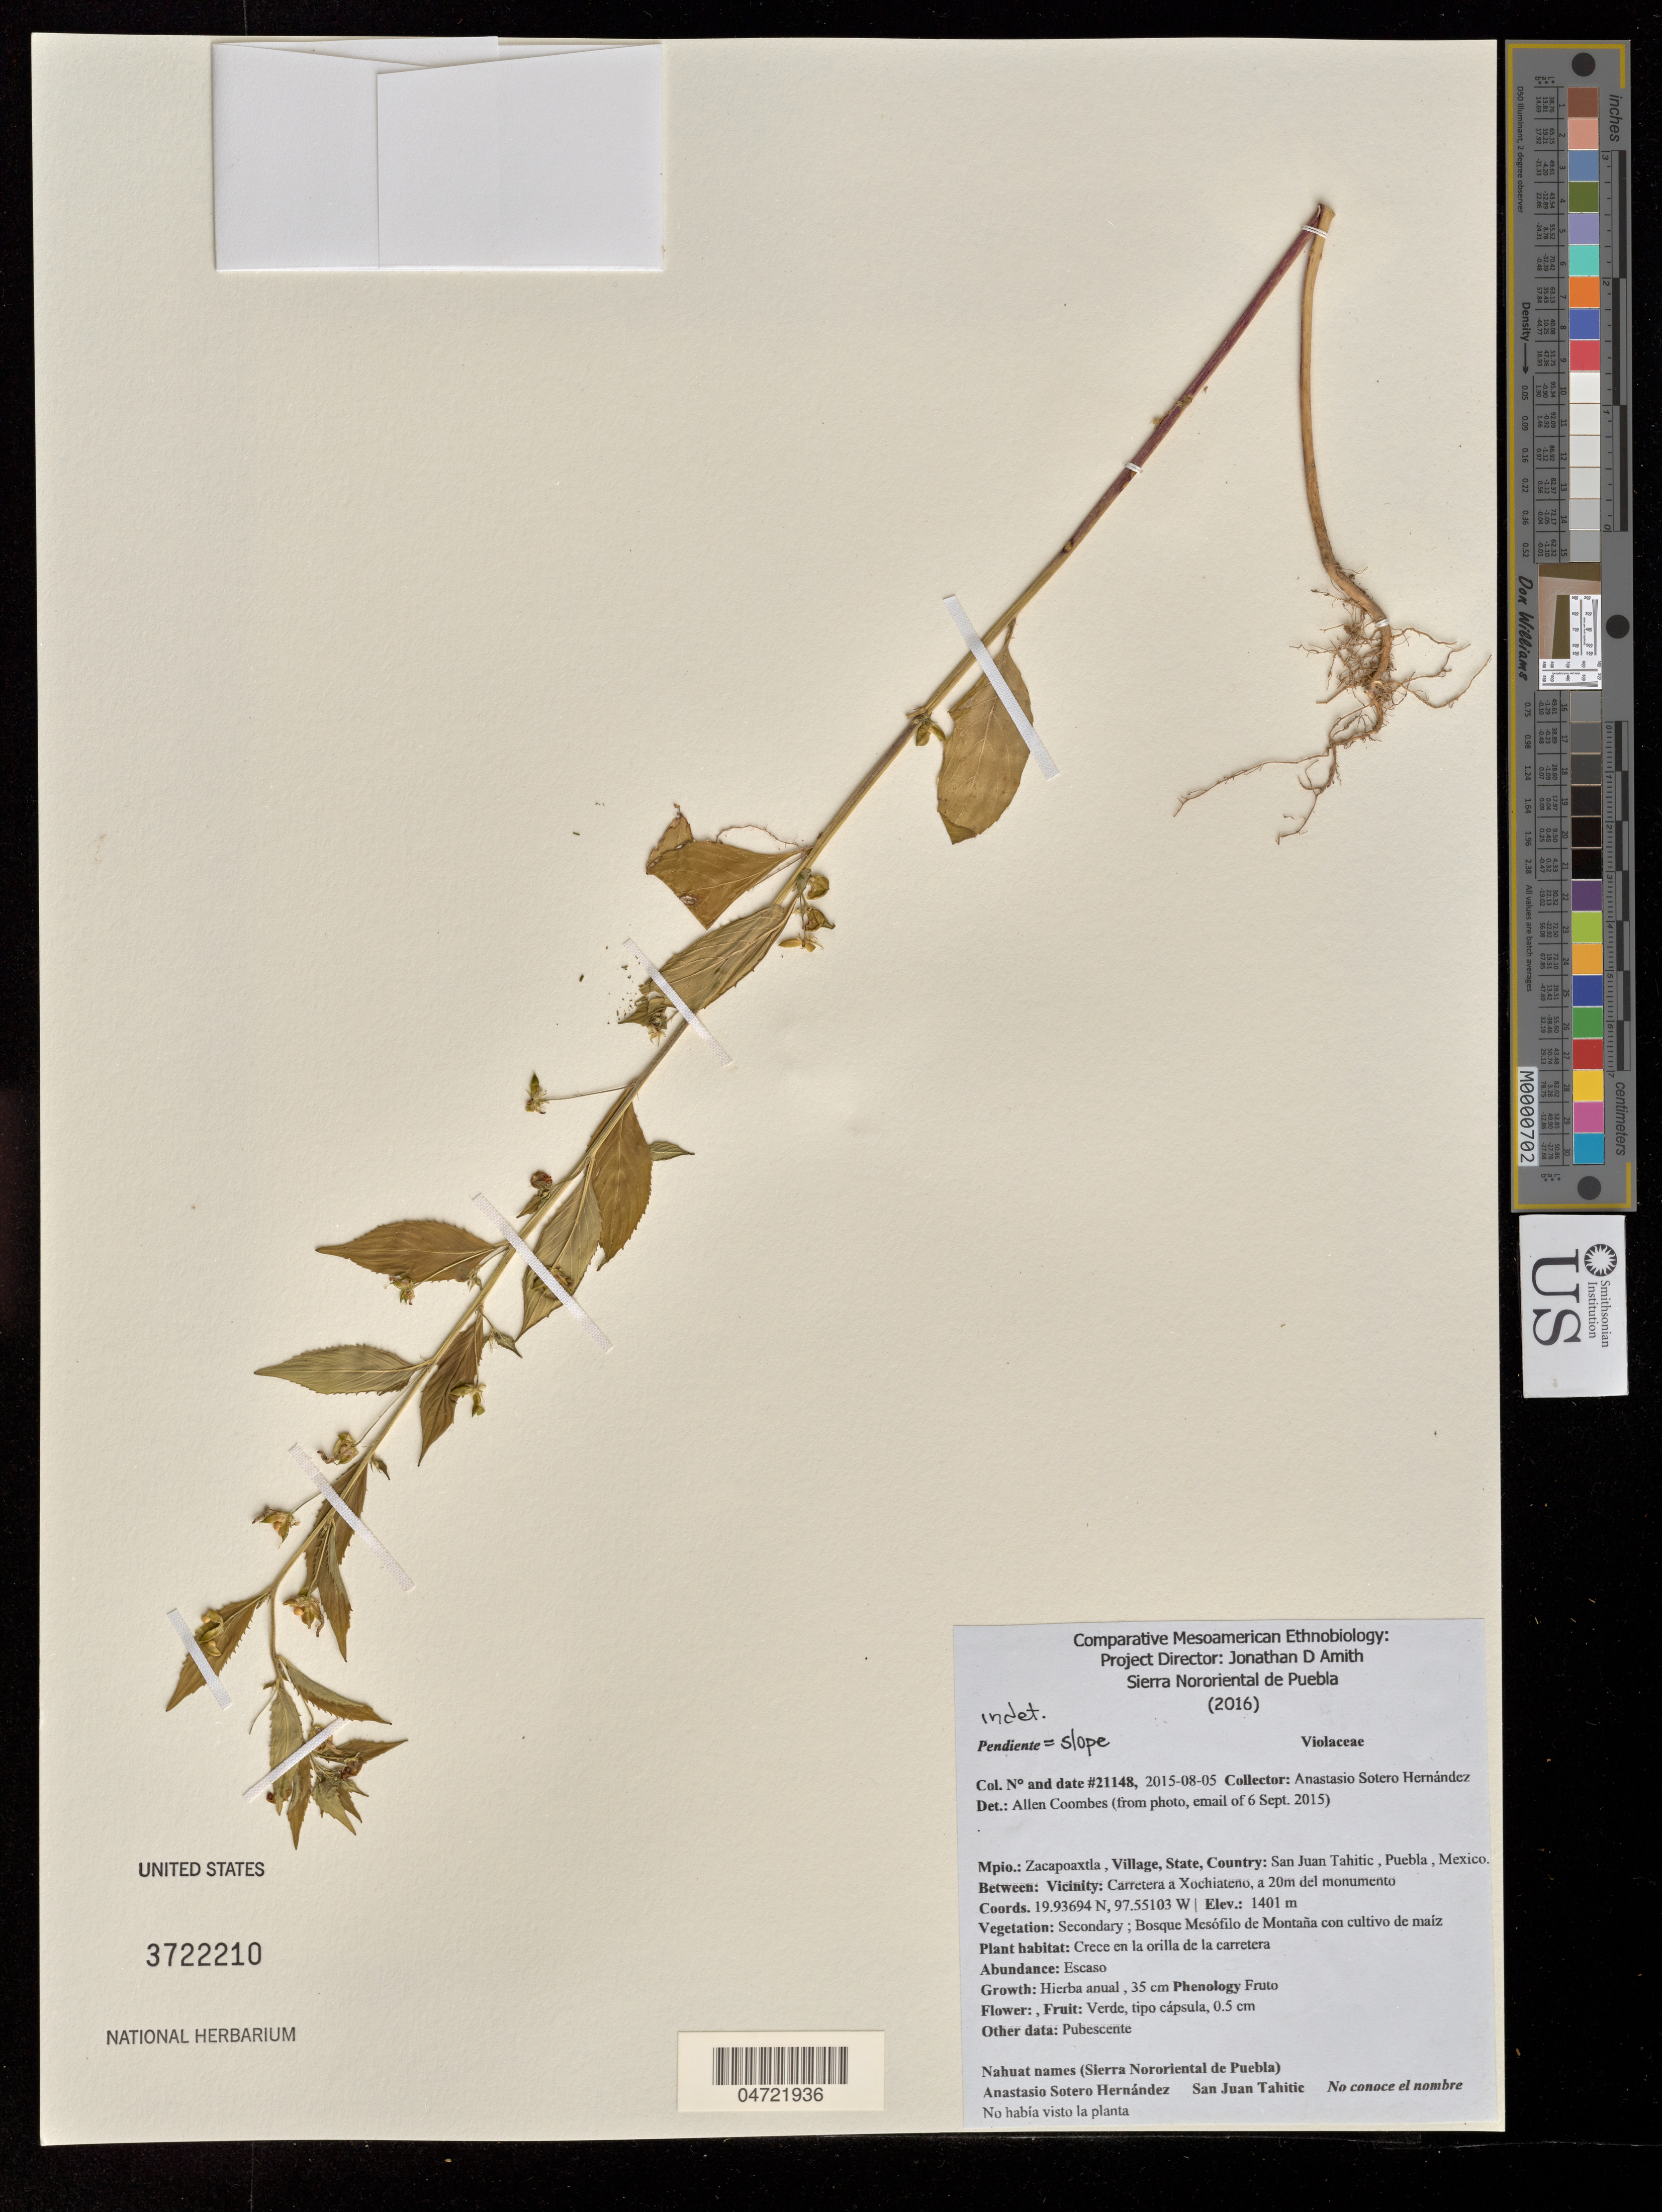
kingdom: Plantae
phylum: Tracheophyta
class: Magnoliopsida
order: Malpighiales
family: Violaceae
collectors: A. Sotero H.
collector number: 21148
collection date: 2015-05-08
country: Mexico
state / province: Puebla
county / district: Zacapoaxtla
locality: Sand Juan Tahitic, carretera a Xochiateno, a 20 m del monumento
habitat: Crece en la orilla de la carretera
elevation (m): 1401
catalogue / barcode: US 3722210